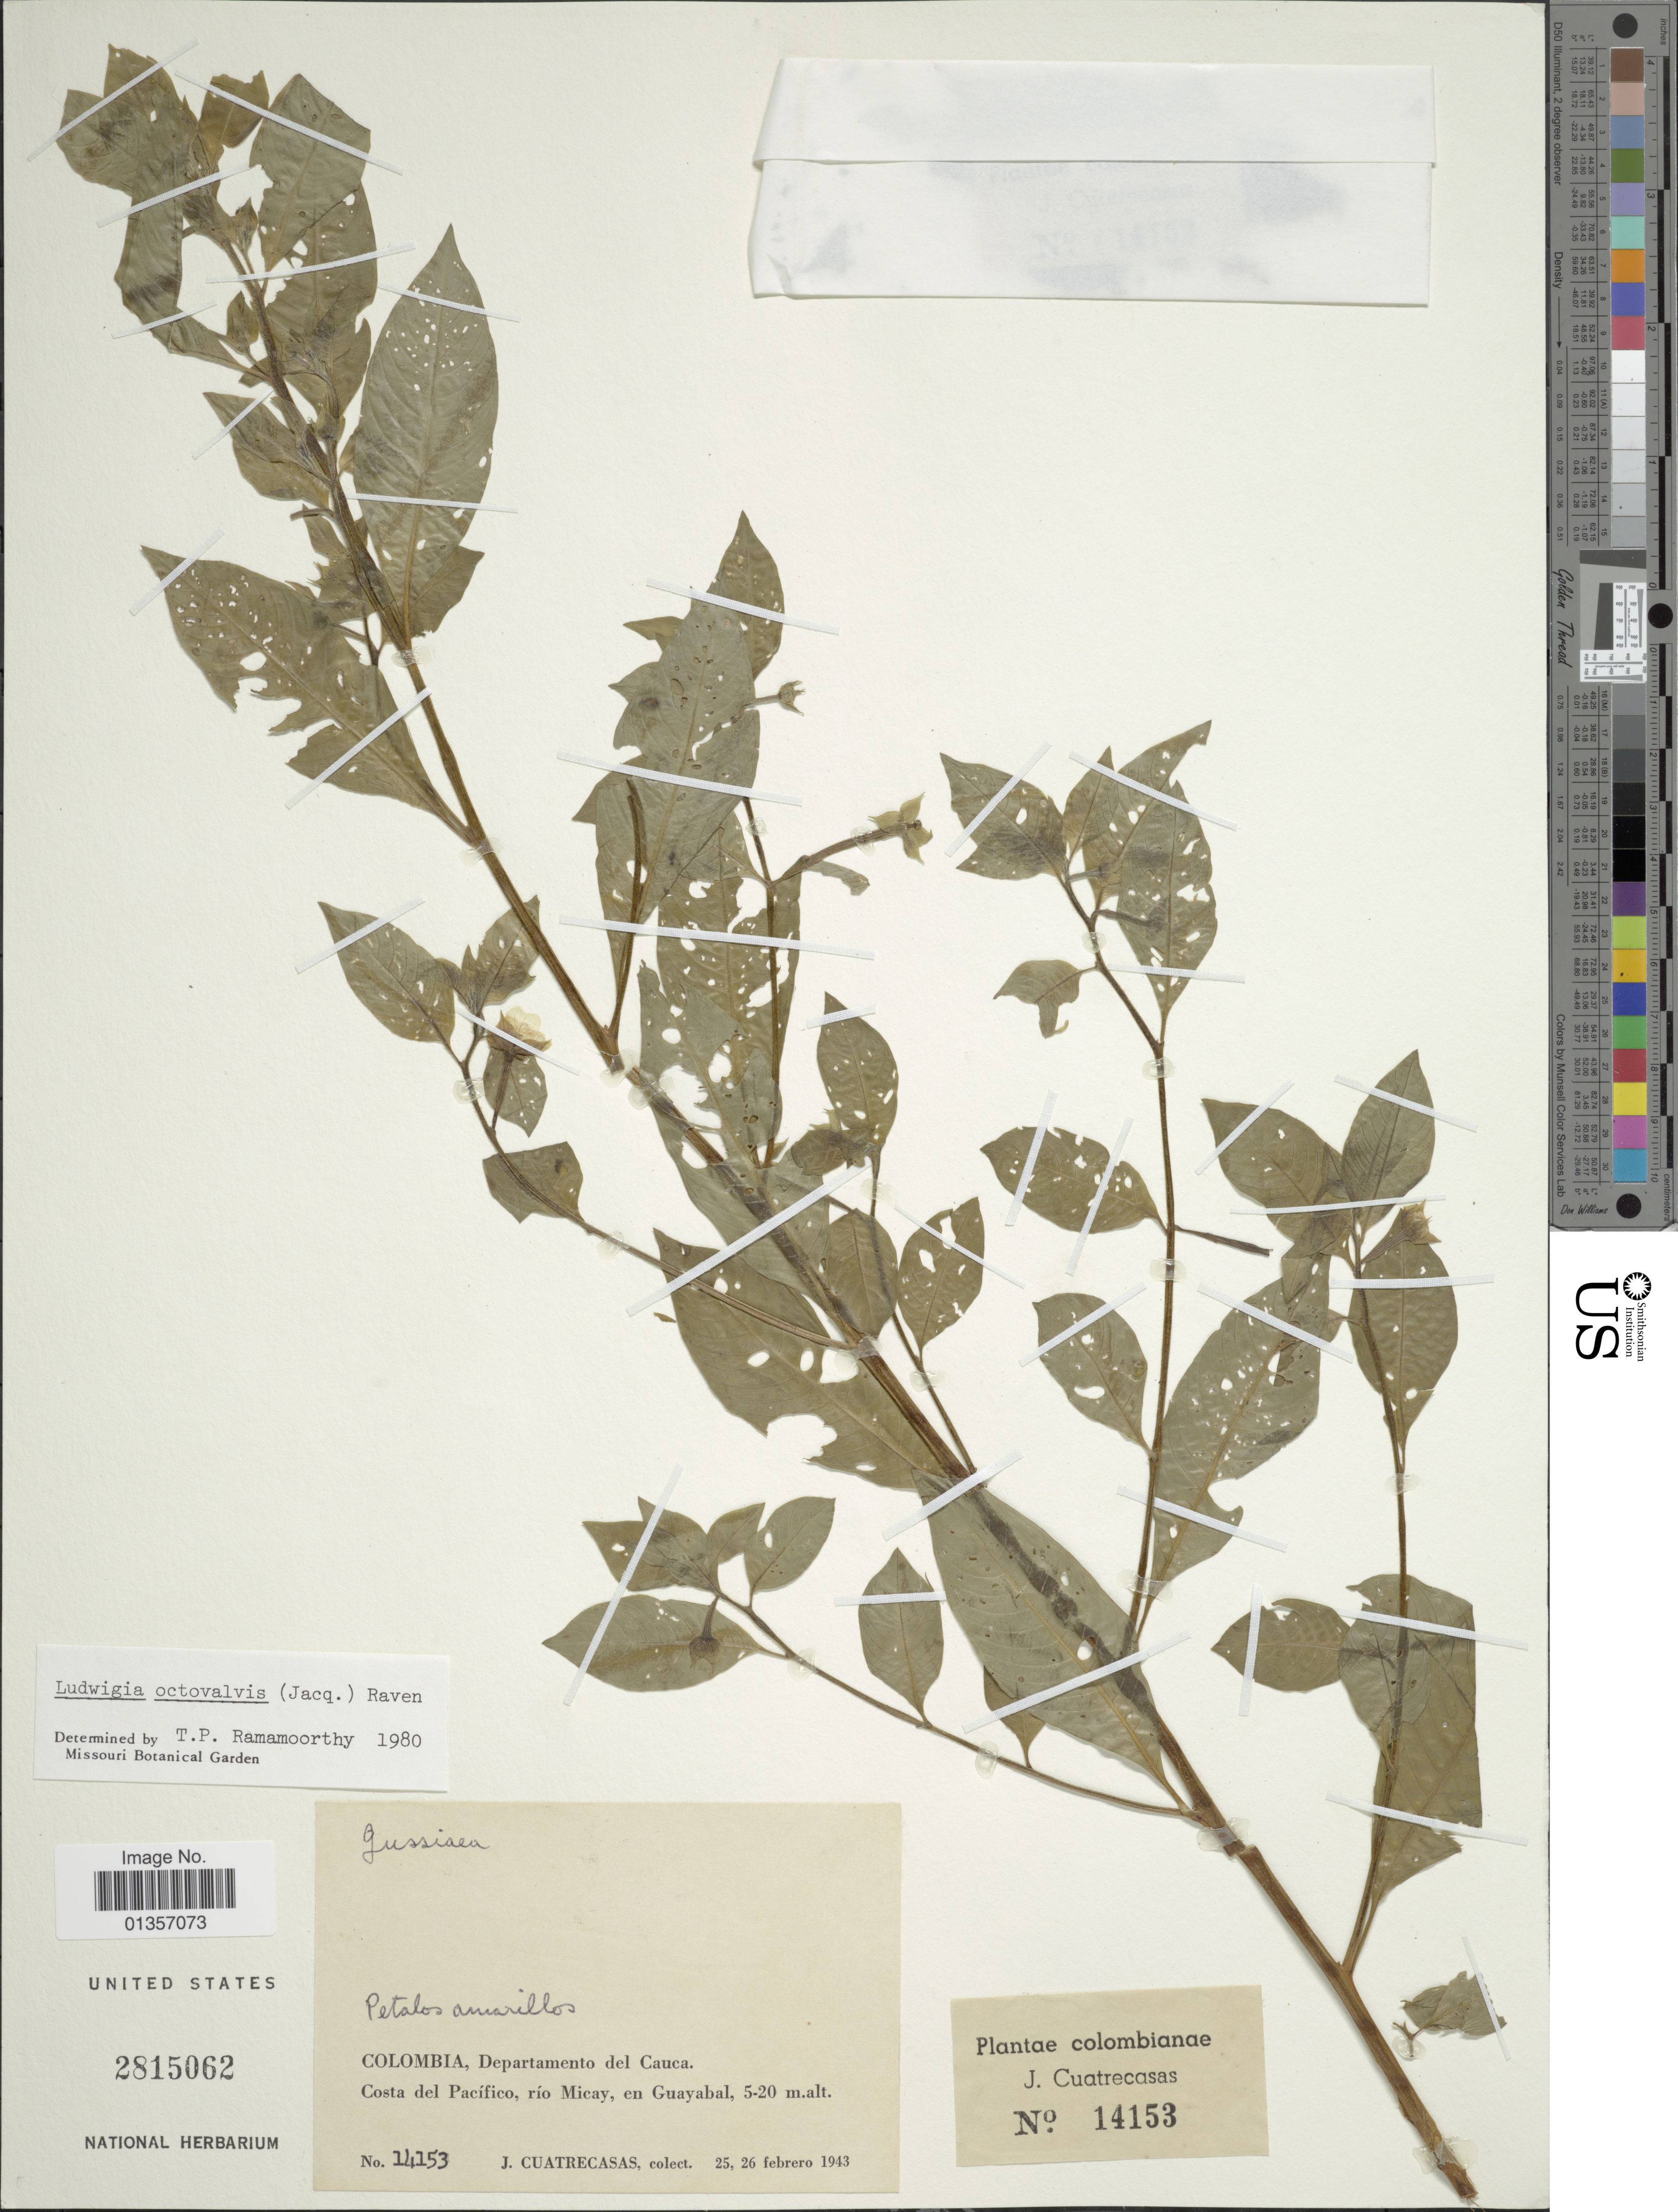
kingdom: Plantae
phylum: Tracheophyta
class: Magnoliopsida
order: Myrtales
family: Onagraceae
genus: Ludwigia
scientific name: Ludwigia octovalvis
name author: (Jacq.) P.H. Raven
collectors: J. Cuatrecasas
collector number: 14153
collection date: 1943-02-25/1943-02-26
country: Colombia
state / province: Cauca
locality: Costa del Pacífico, río Micay, en Guayabal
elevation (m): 5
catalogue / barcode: US 2815062